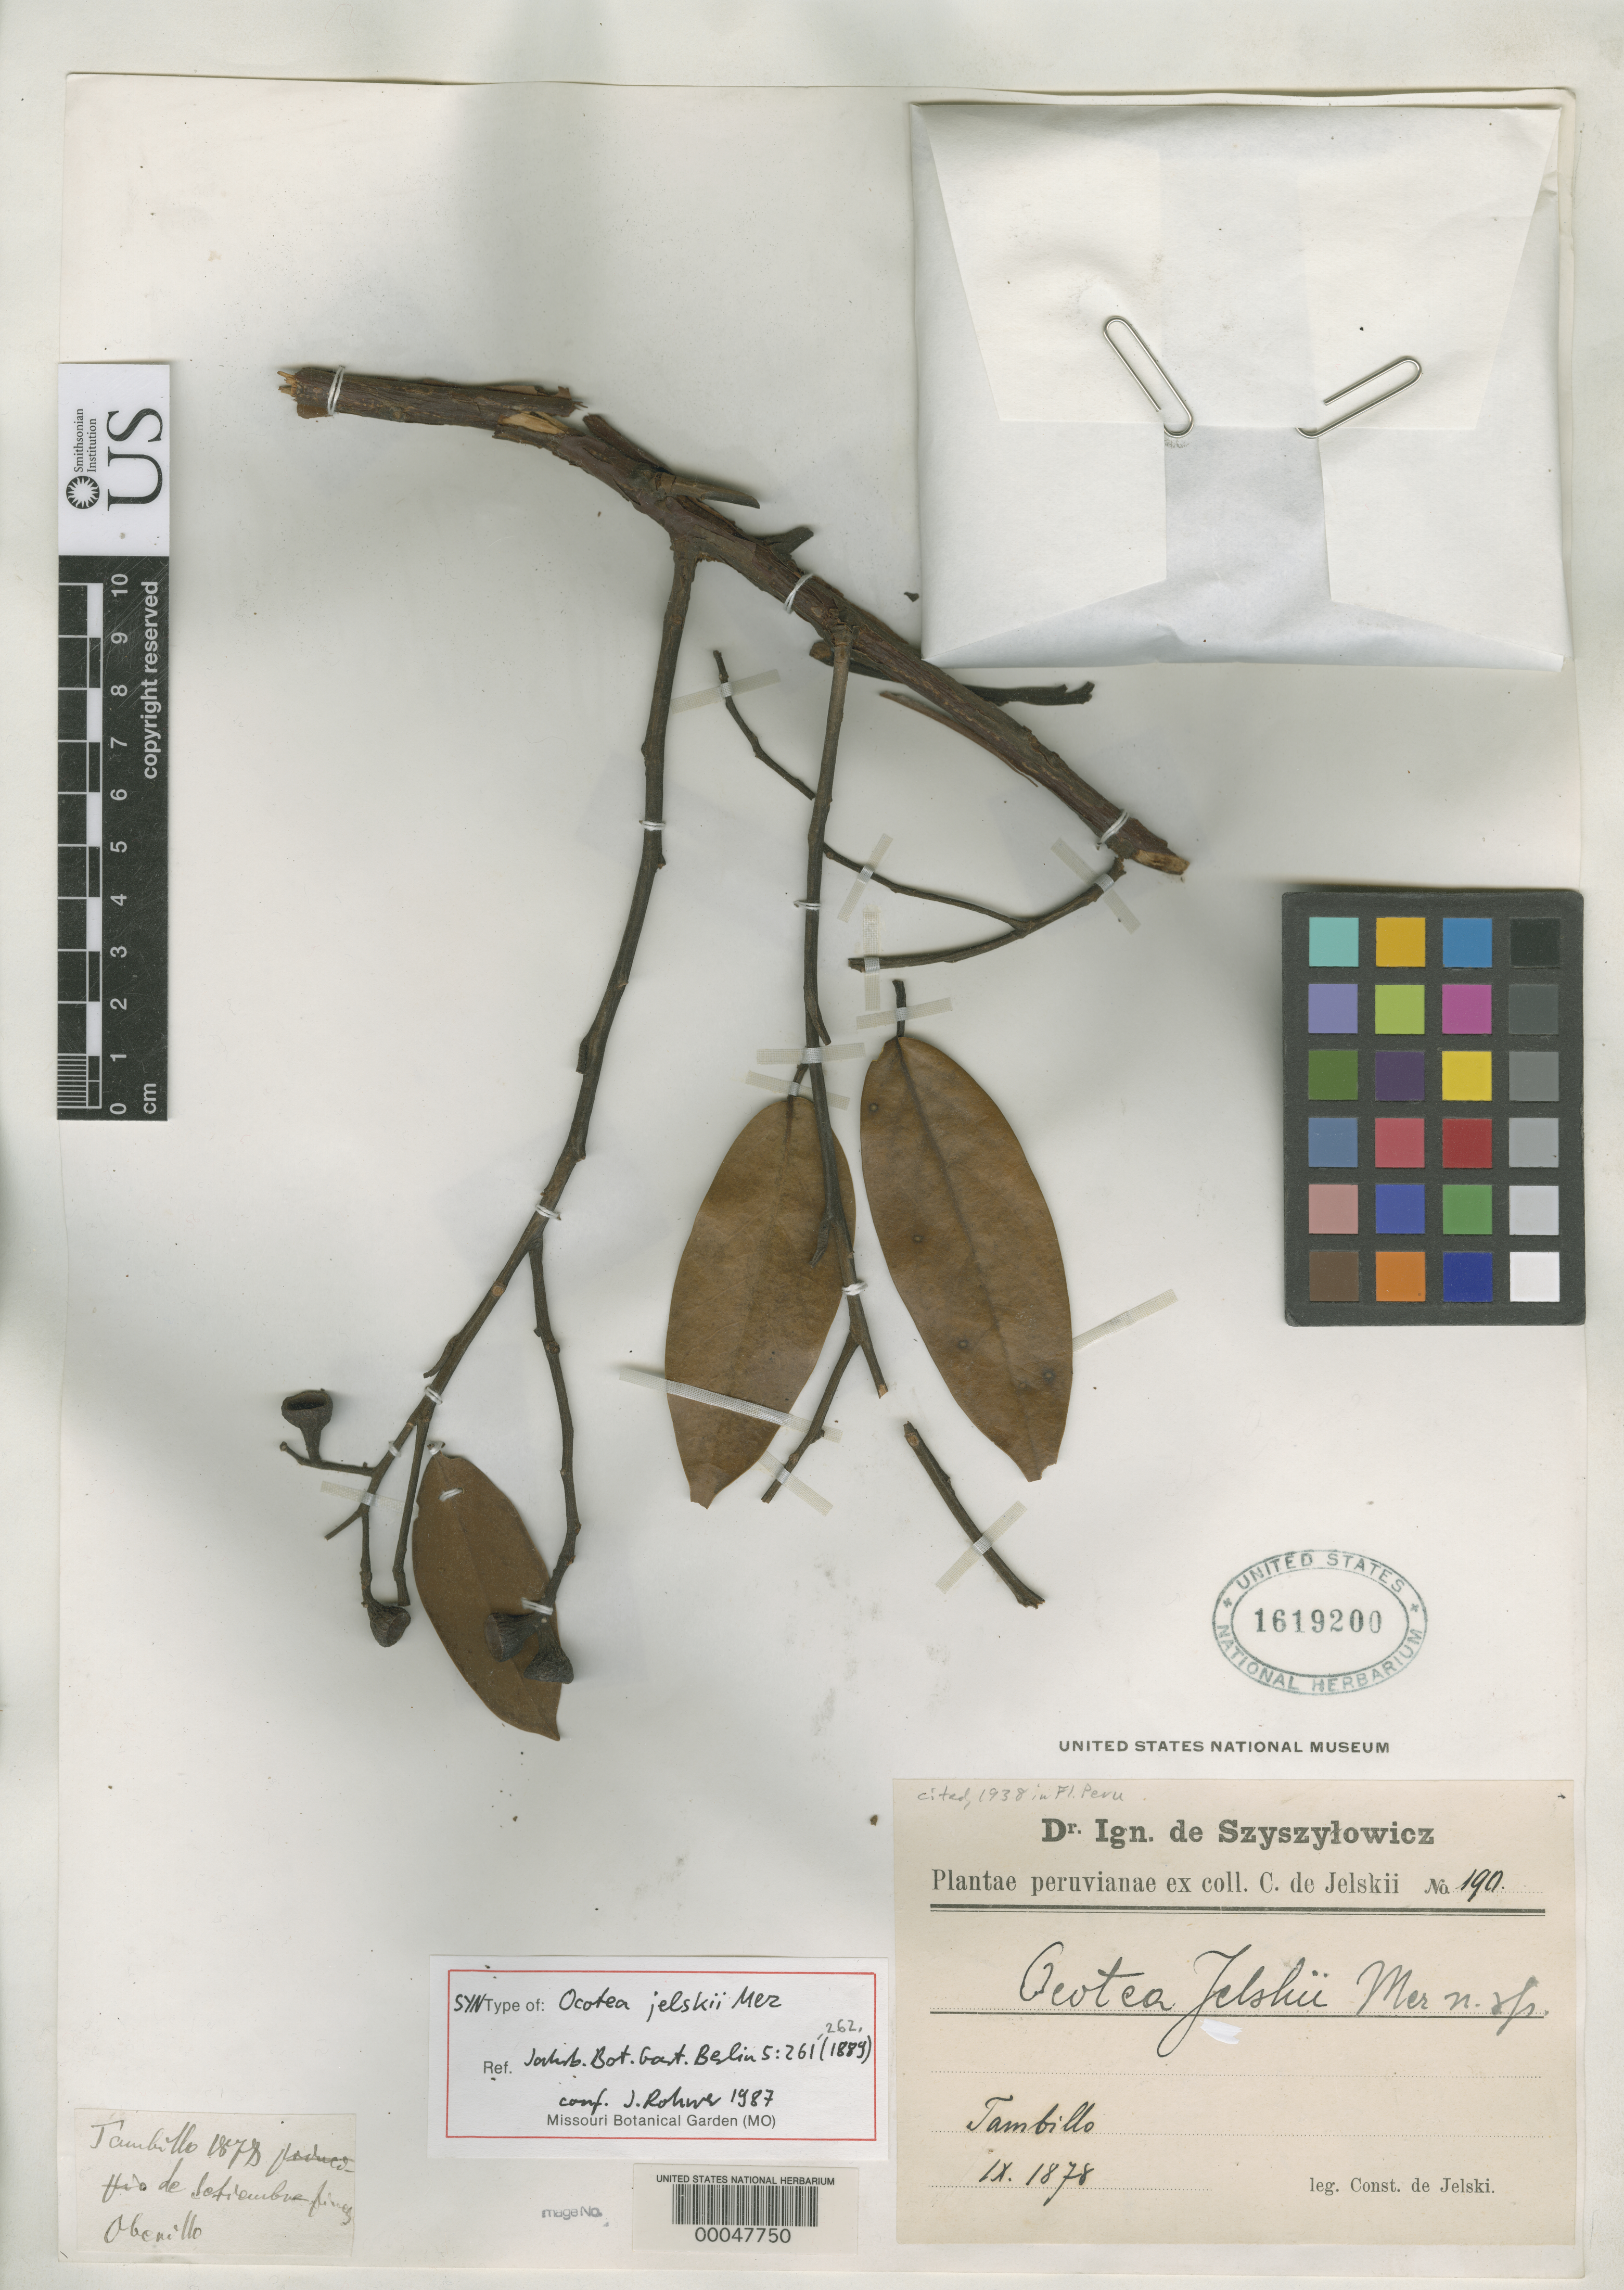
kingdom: Plantae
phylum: Tracheophyta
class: Magnoliopsida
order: Laurales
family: Lauraceae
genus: Ocotea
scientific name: Ocotea jelskii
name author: Mez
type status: Isosyntype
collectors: C. von Jelski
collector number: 190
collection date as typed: Sep 1878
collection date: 1878-09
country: Peru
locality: Tambillo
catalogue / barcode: US 1619200